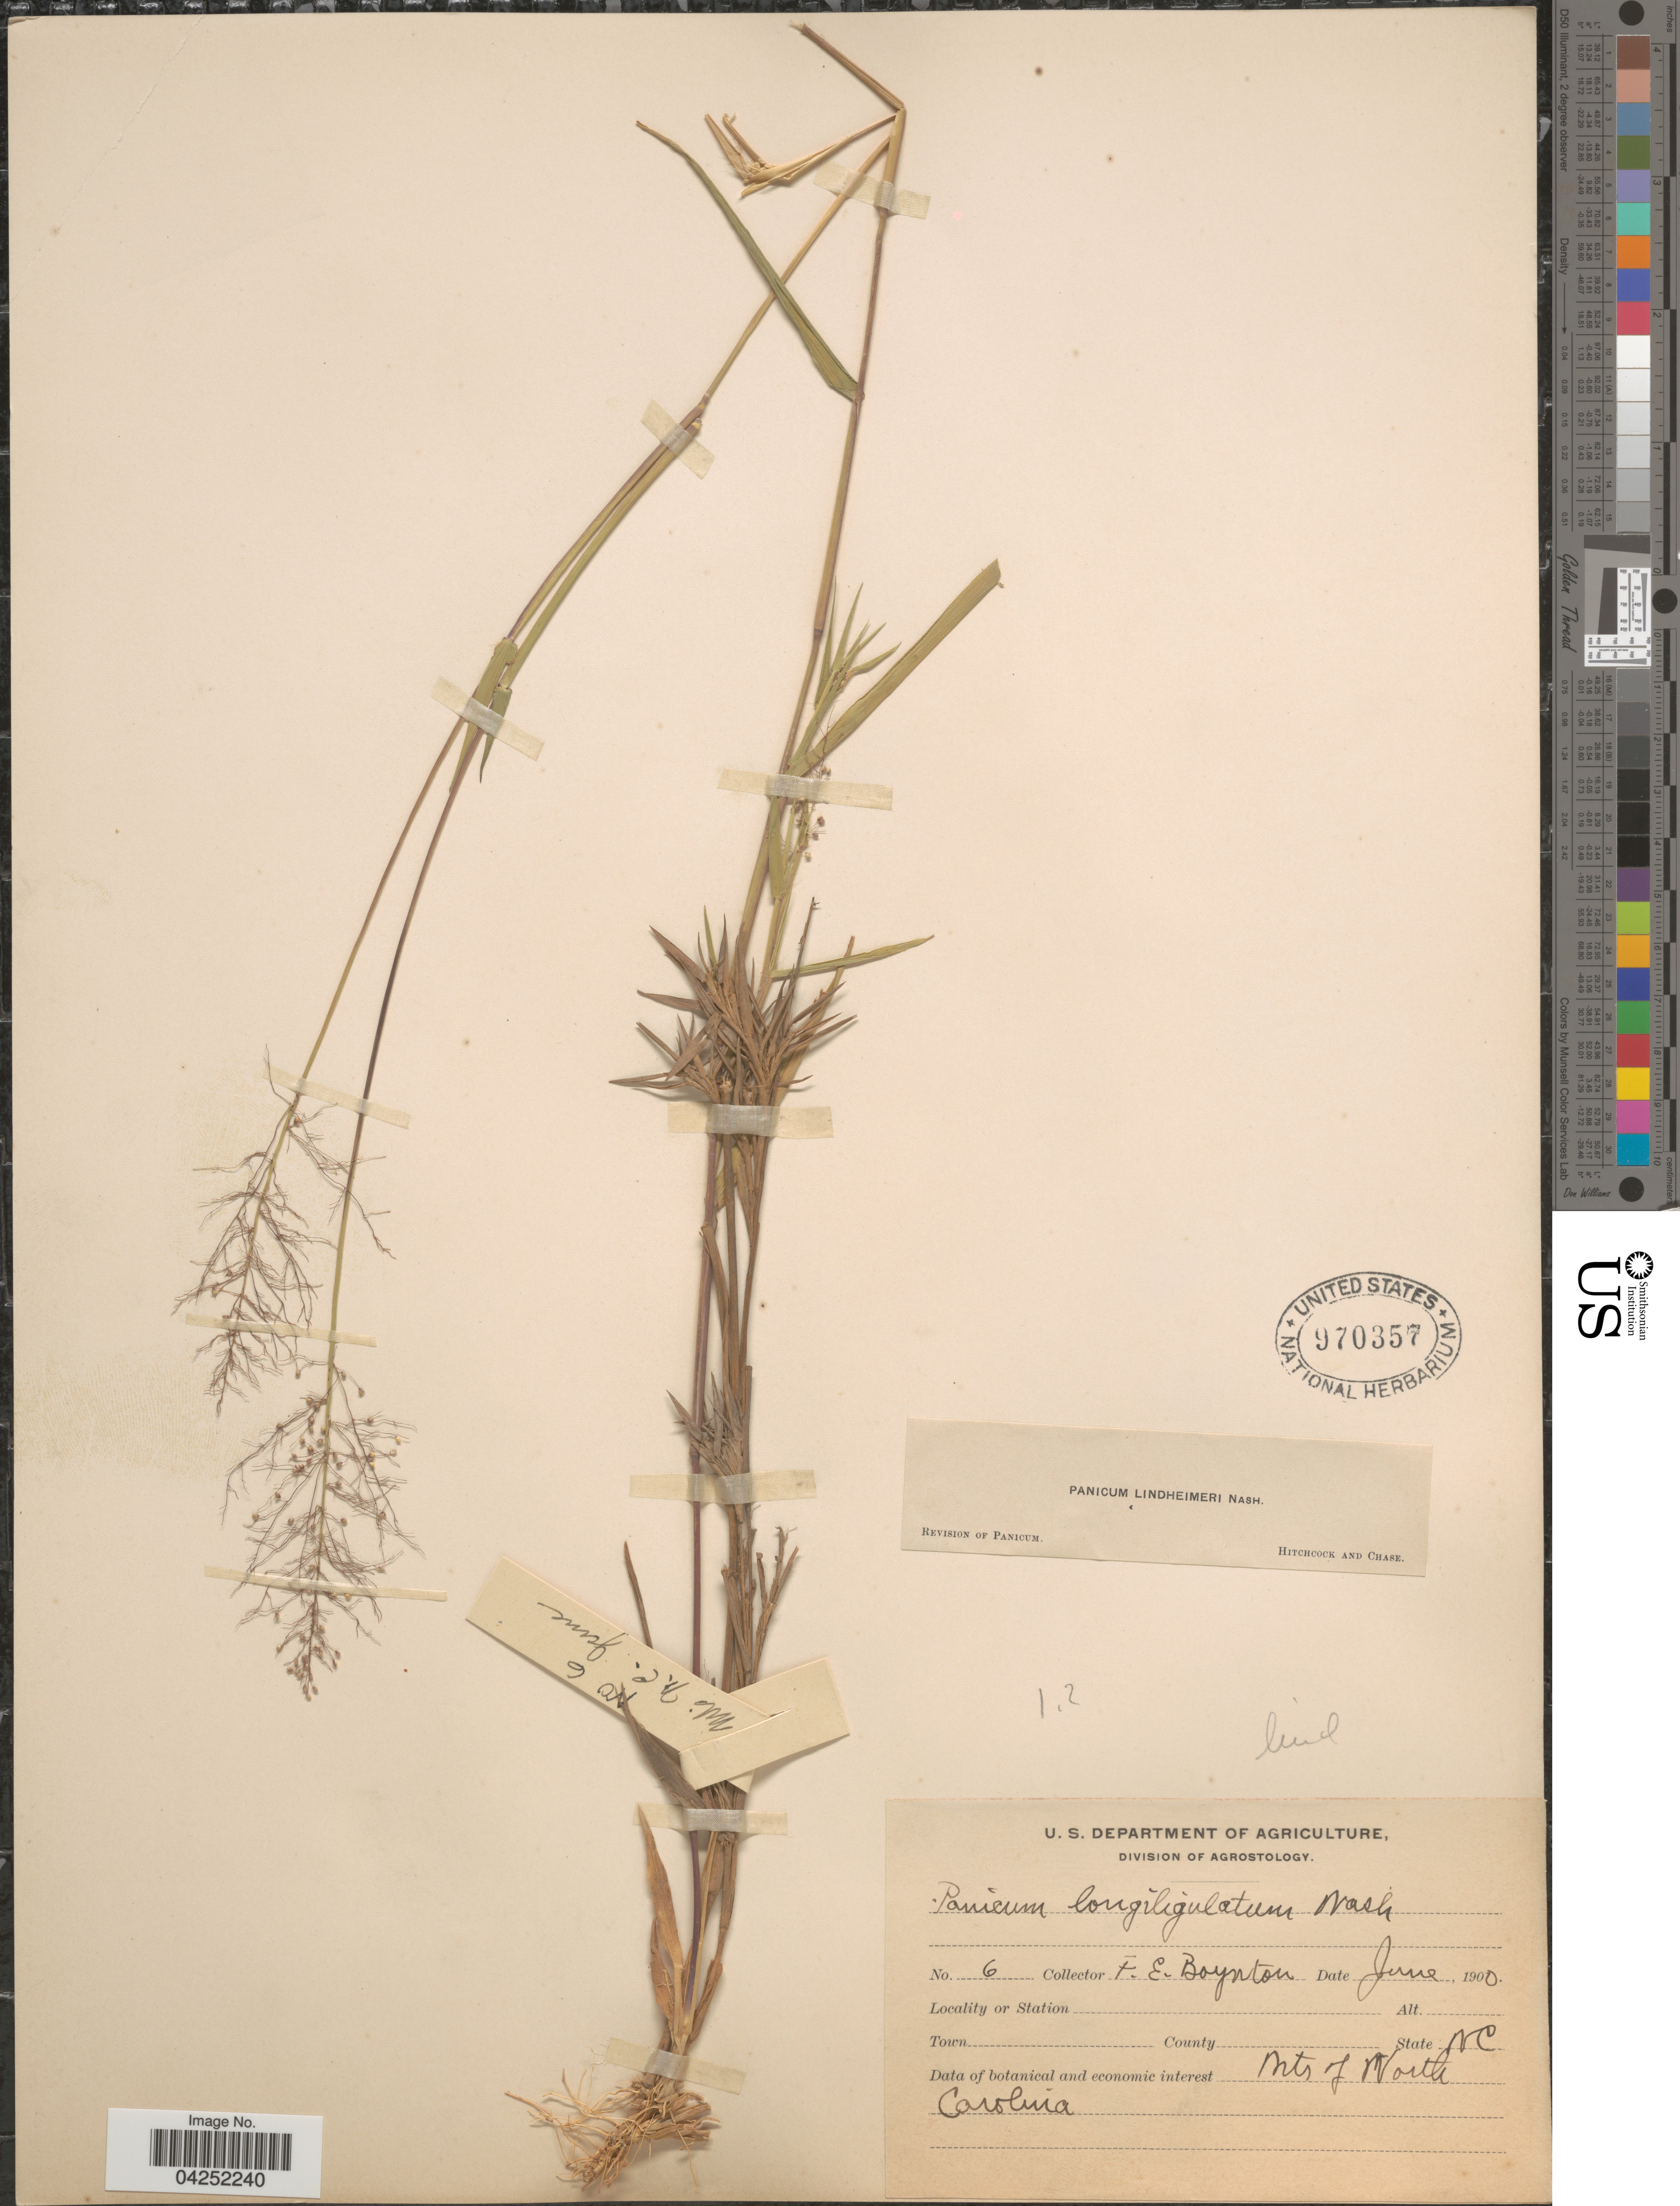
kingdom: Plantae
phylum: Tracheophyta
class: Liliopsida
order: Poales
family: Poaceae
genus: Dichanthelium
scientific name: Dichanthelium acuminatum var. lindheimeri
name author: (Nash) Gould & C.A. Clark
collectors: F. Boynton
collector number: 6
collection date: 1900-06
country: United States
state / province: North Carolina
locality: Mts of North Carolina.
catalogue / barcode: US 970357